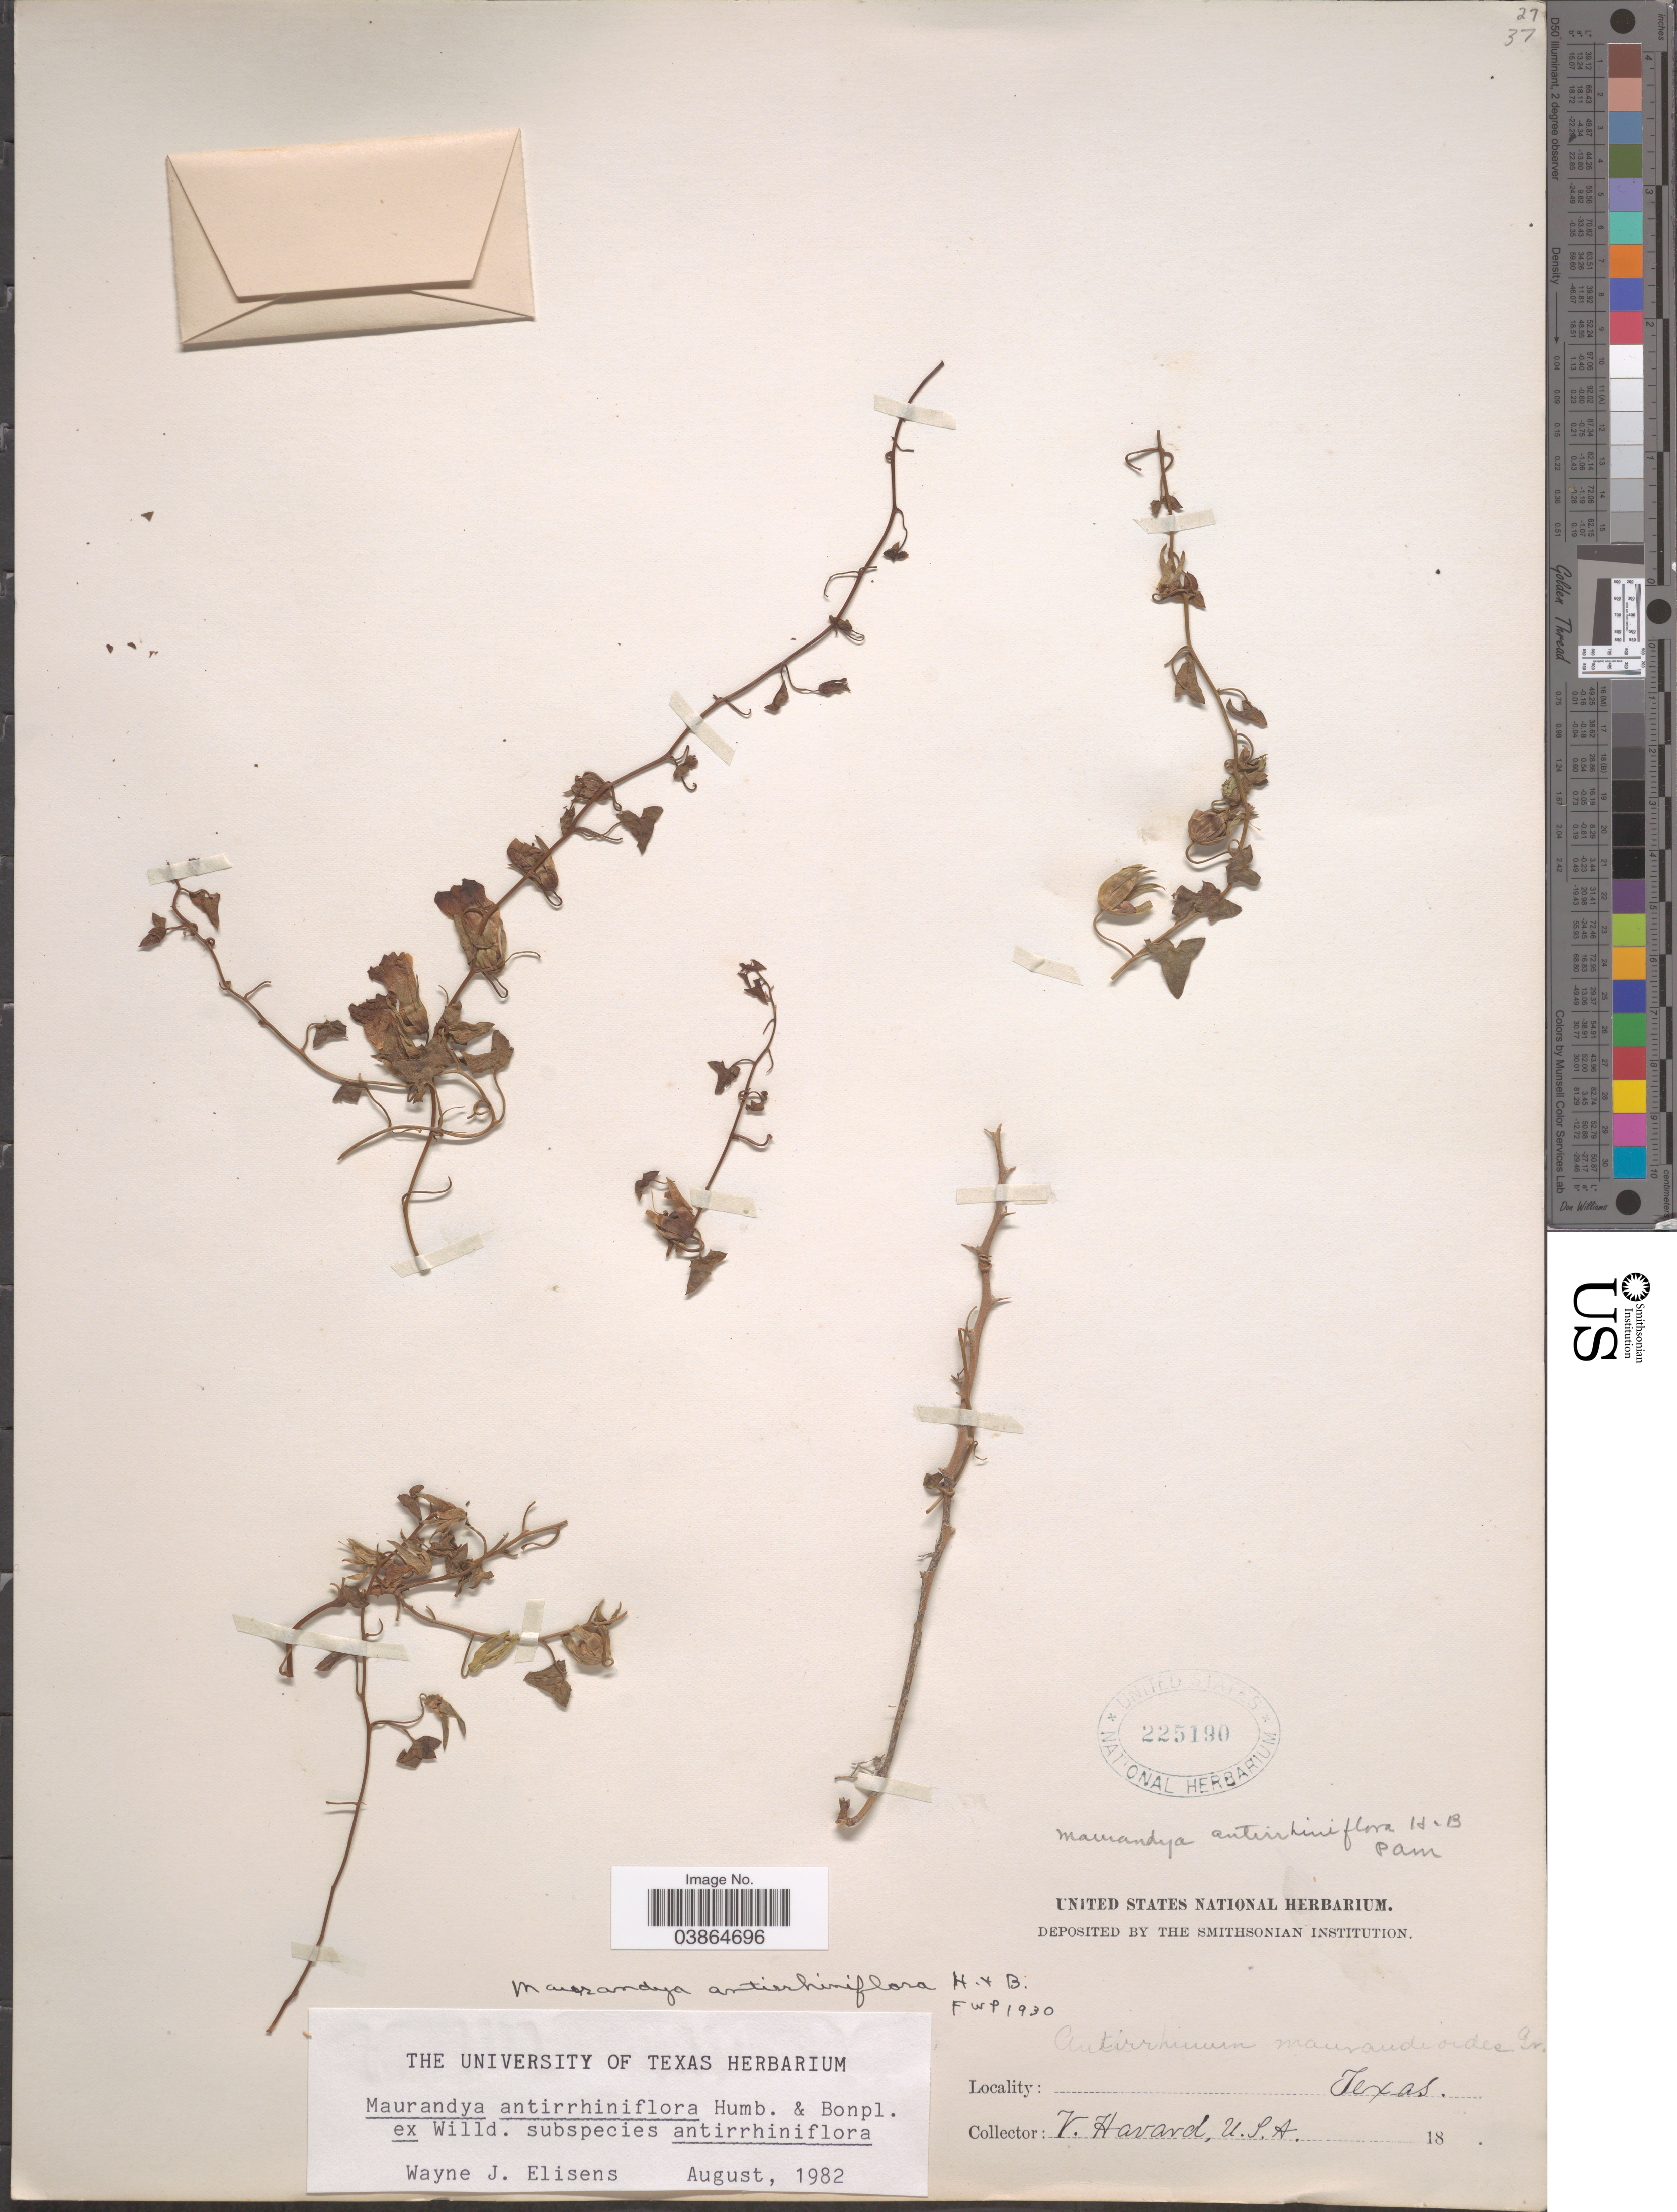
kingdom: Plantae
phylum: Tracheophyta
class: Magnoliopsida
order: Lamiales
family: Plantaginaceae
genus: Maurandya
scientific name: Maurandya antirrhiniflora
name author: Humb. & Bonpl. ex Willd.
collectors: V. Havard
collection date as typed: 18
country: United States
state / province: Texas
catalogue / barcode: US 225190